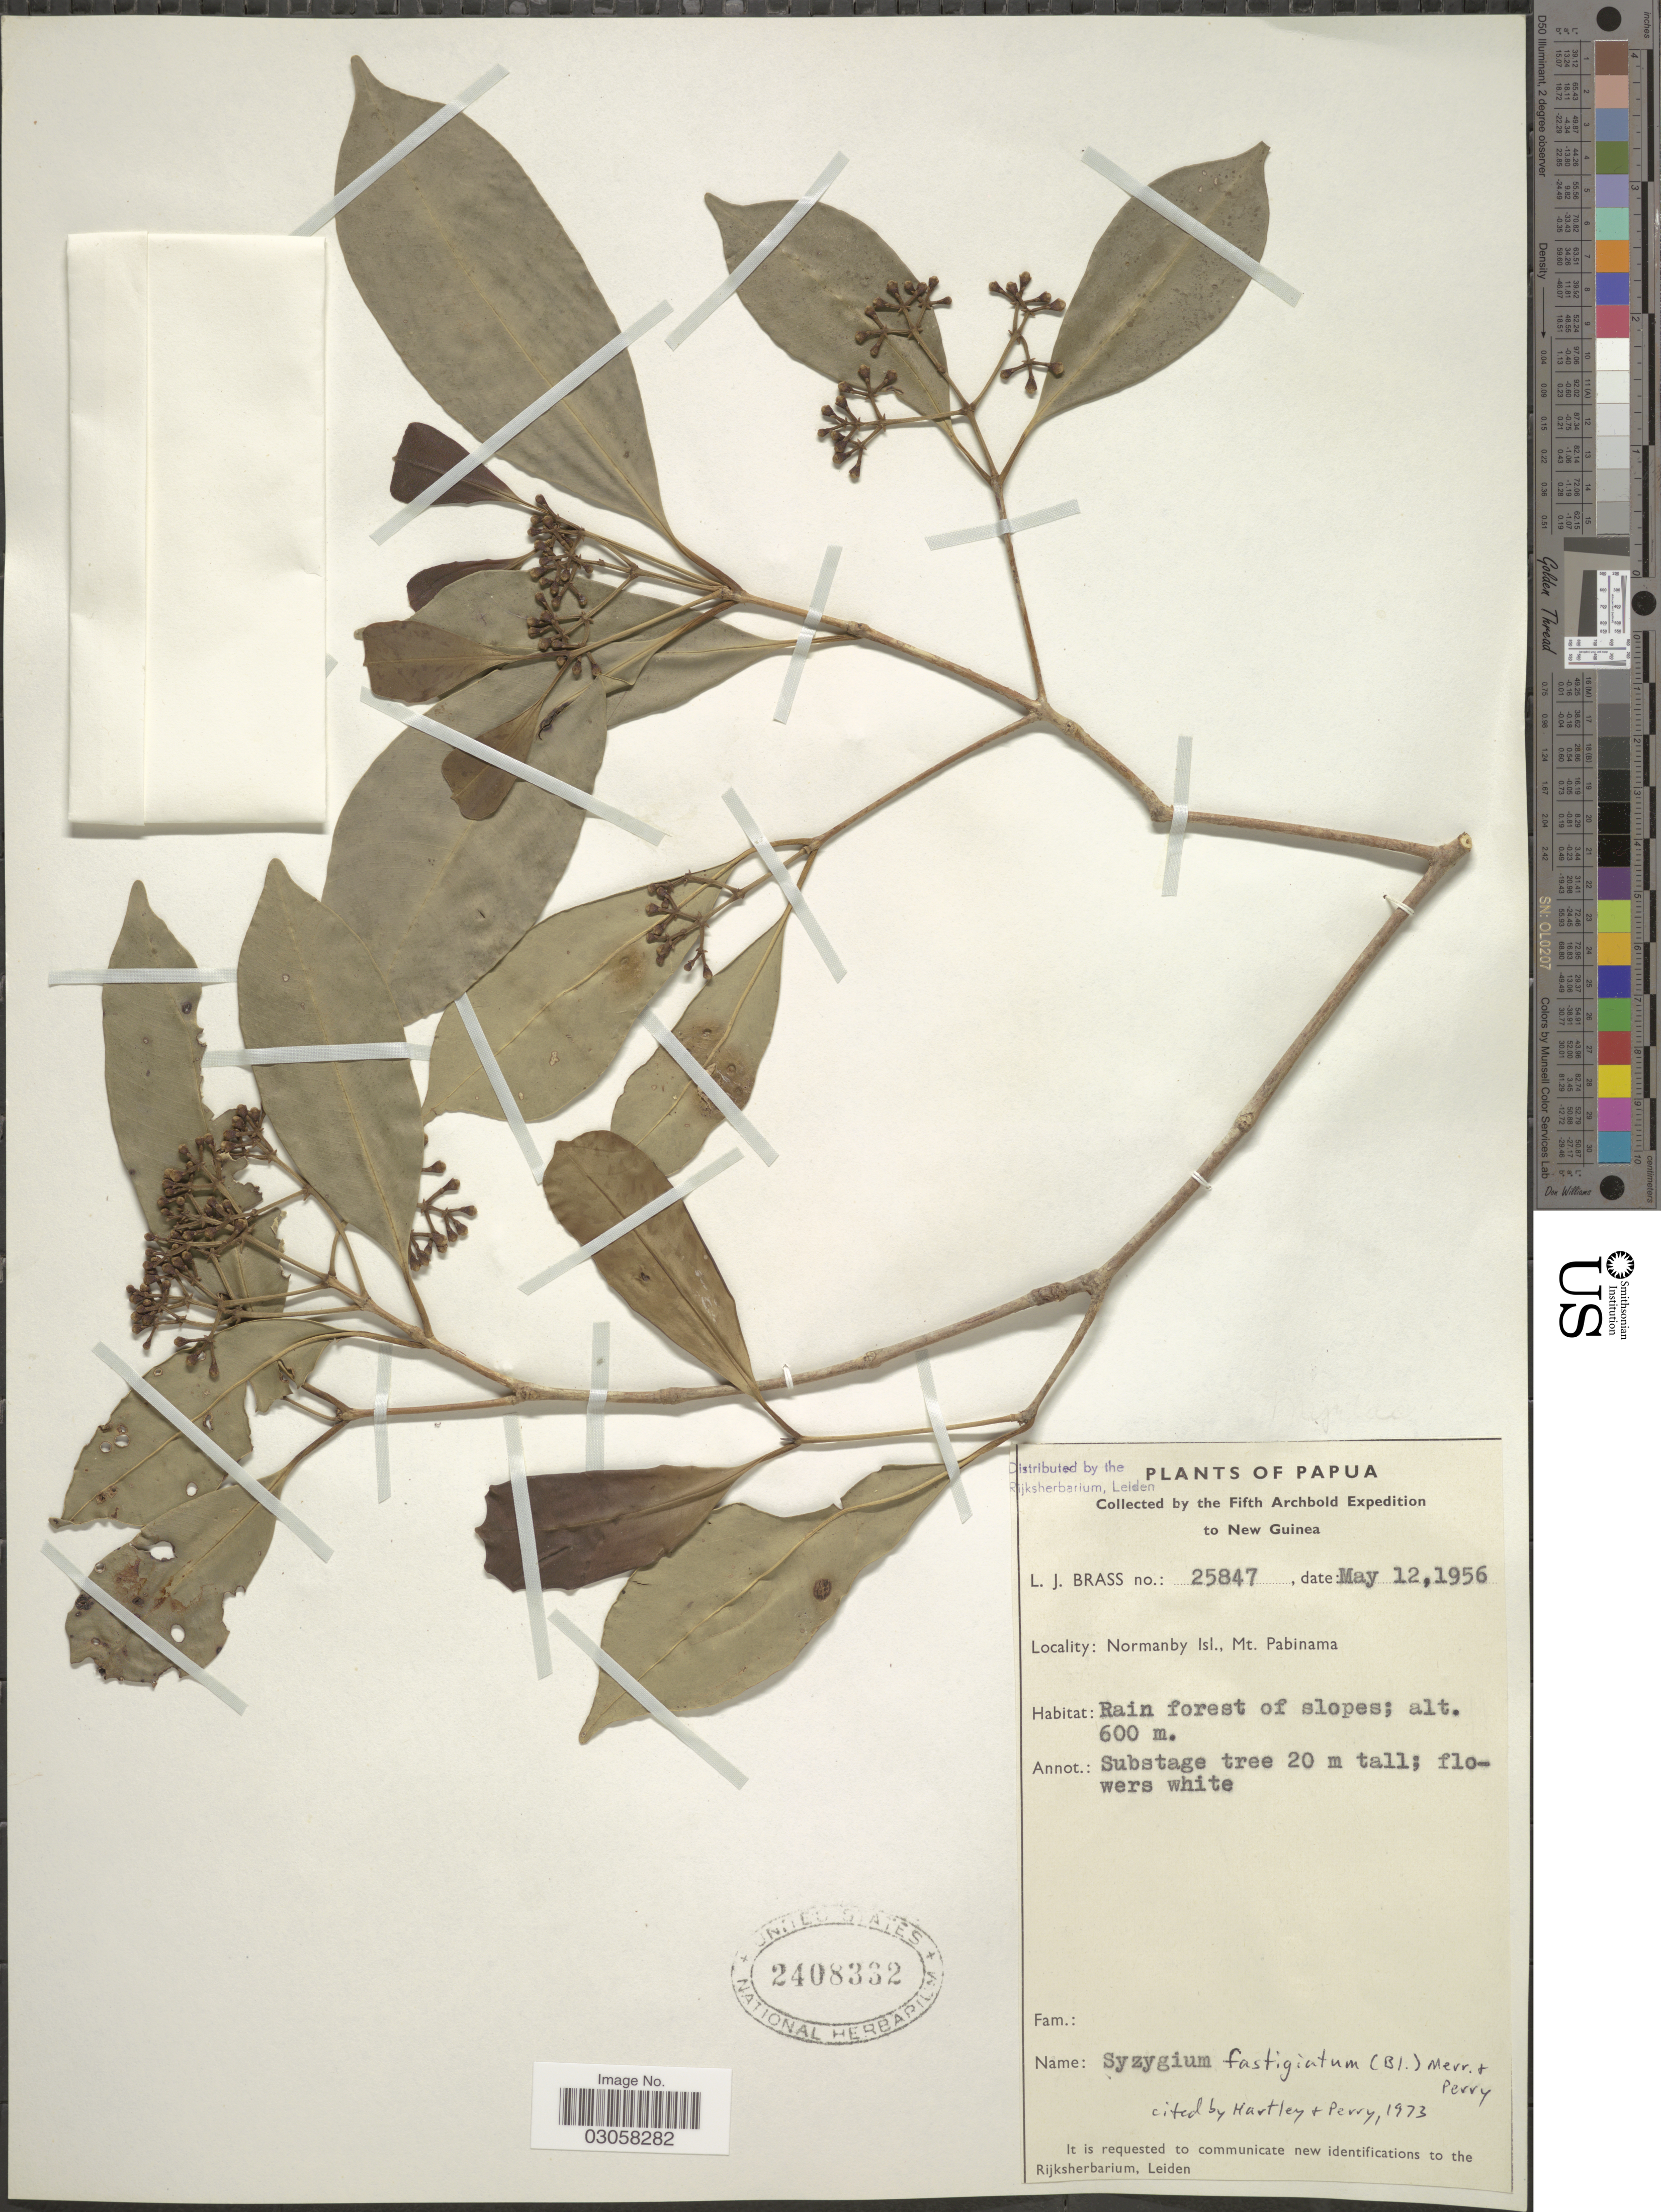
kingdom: Plantae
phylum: Tracheophyta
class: Magnoliopsida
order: Myrtales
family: Myrtaceae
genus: Syzygium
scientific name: Syzygium fastigiatum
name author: (Blume) Merr. & L.M. Perry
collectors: L. J. Brass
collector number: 25847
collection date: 1956-05-12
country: Papua New Guinea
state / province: Milne Bay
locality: Papua. New Guinea. Normanby Isl., Mt. Pabinama.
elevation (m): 600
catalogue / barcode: US 2408332